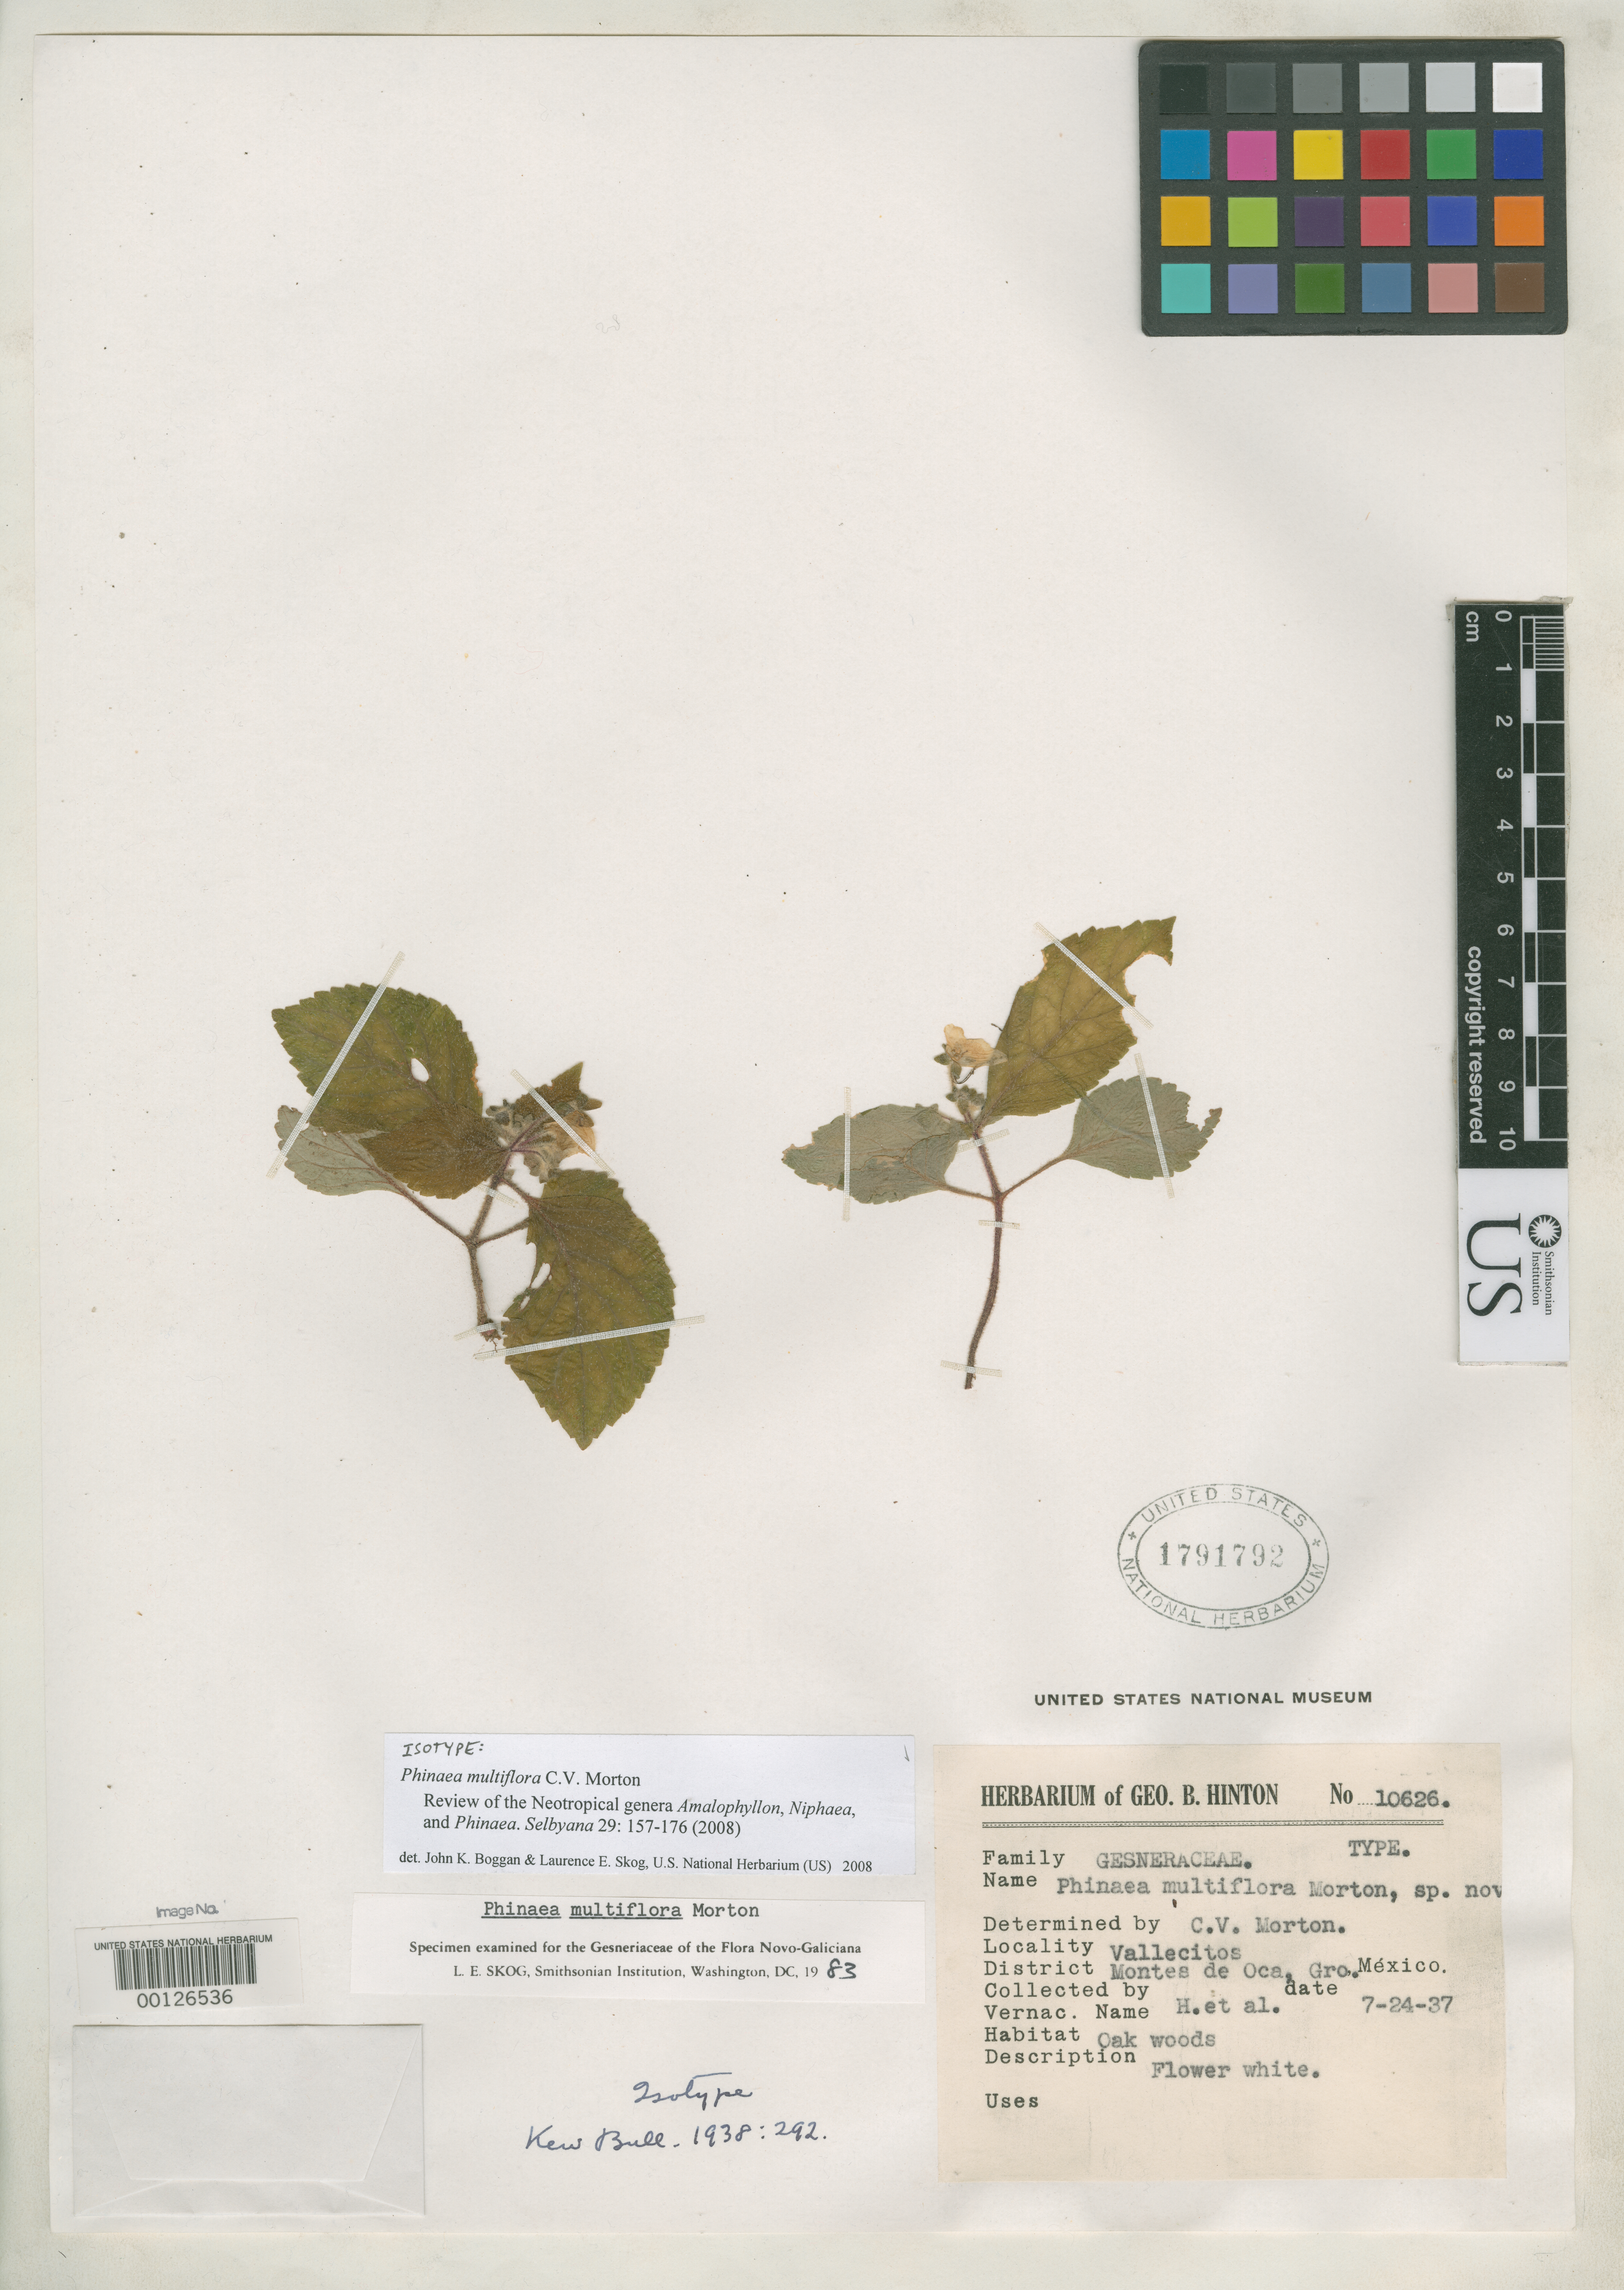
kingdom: Plantae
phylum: Tracheophyta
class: Magnoliopsida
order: Lamiales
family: Gesneriaceae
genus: Phinaea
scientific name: Phinaea multiflora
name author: C.V. Morton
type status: Isotype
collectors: G. B. Hinton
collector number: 10626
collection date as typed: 24 Jul 1937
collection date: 1937-07-24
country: Mexico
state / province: Guerrero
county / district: Montes de Oca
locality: Valle Citos.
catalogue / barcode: US 1791792